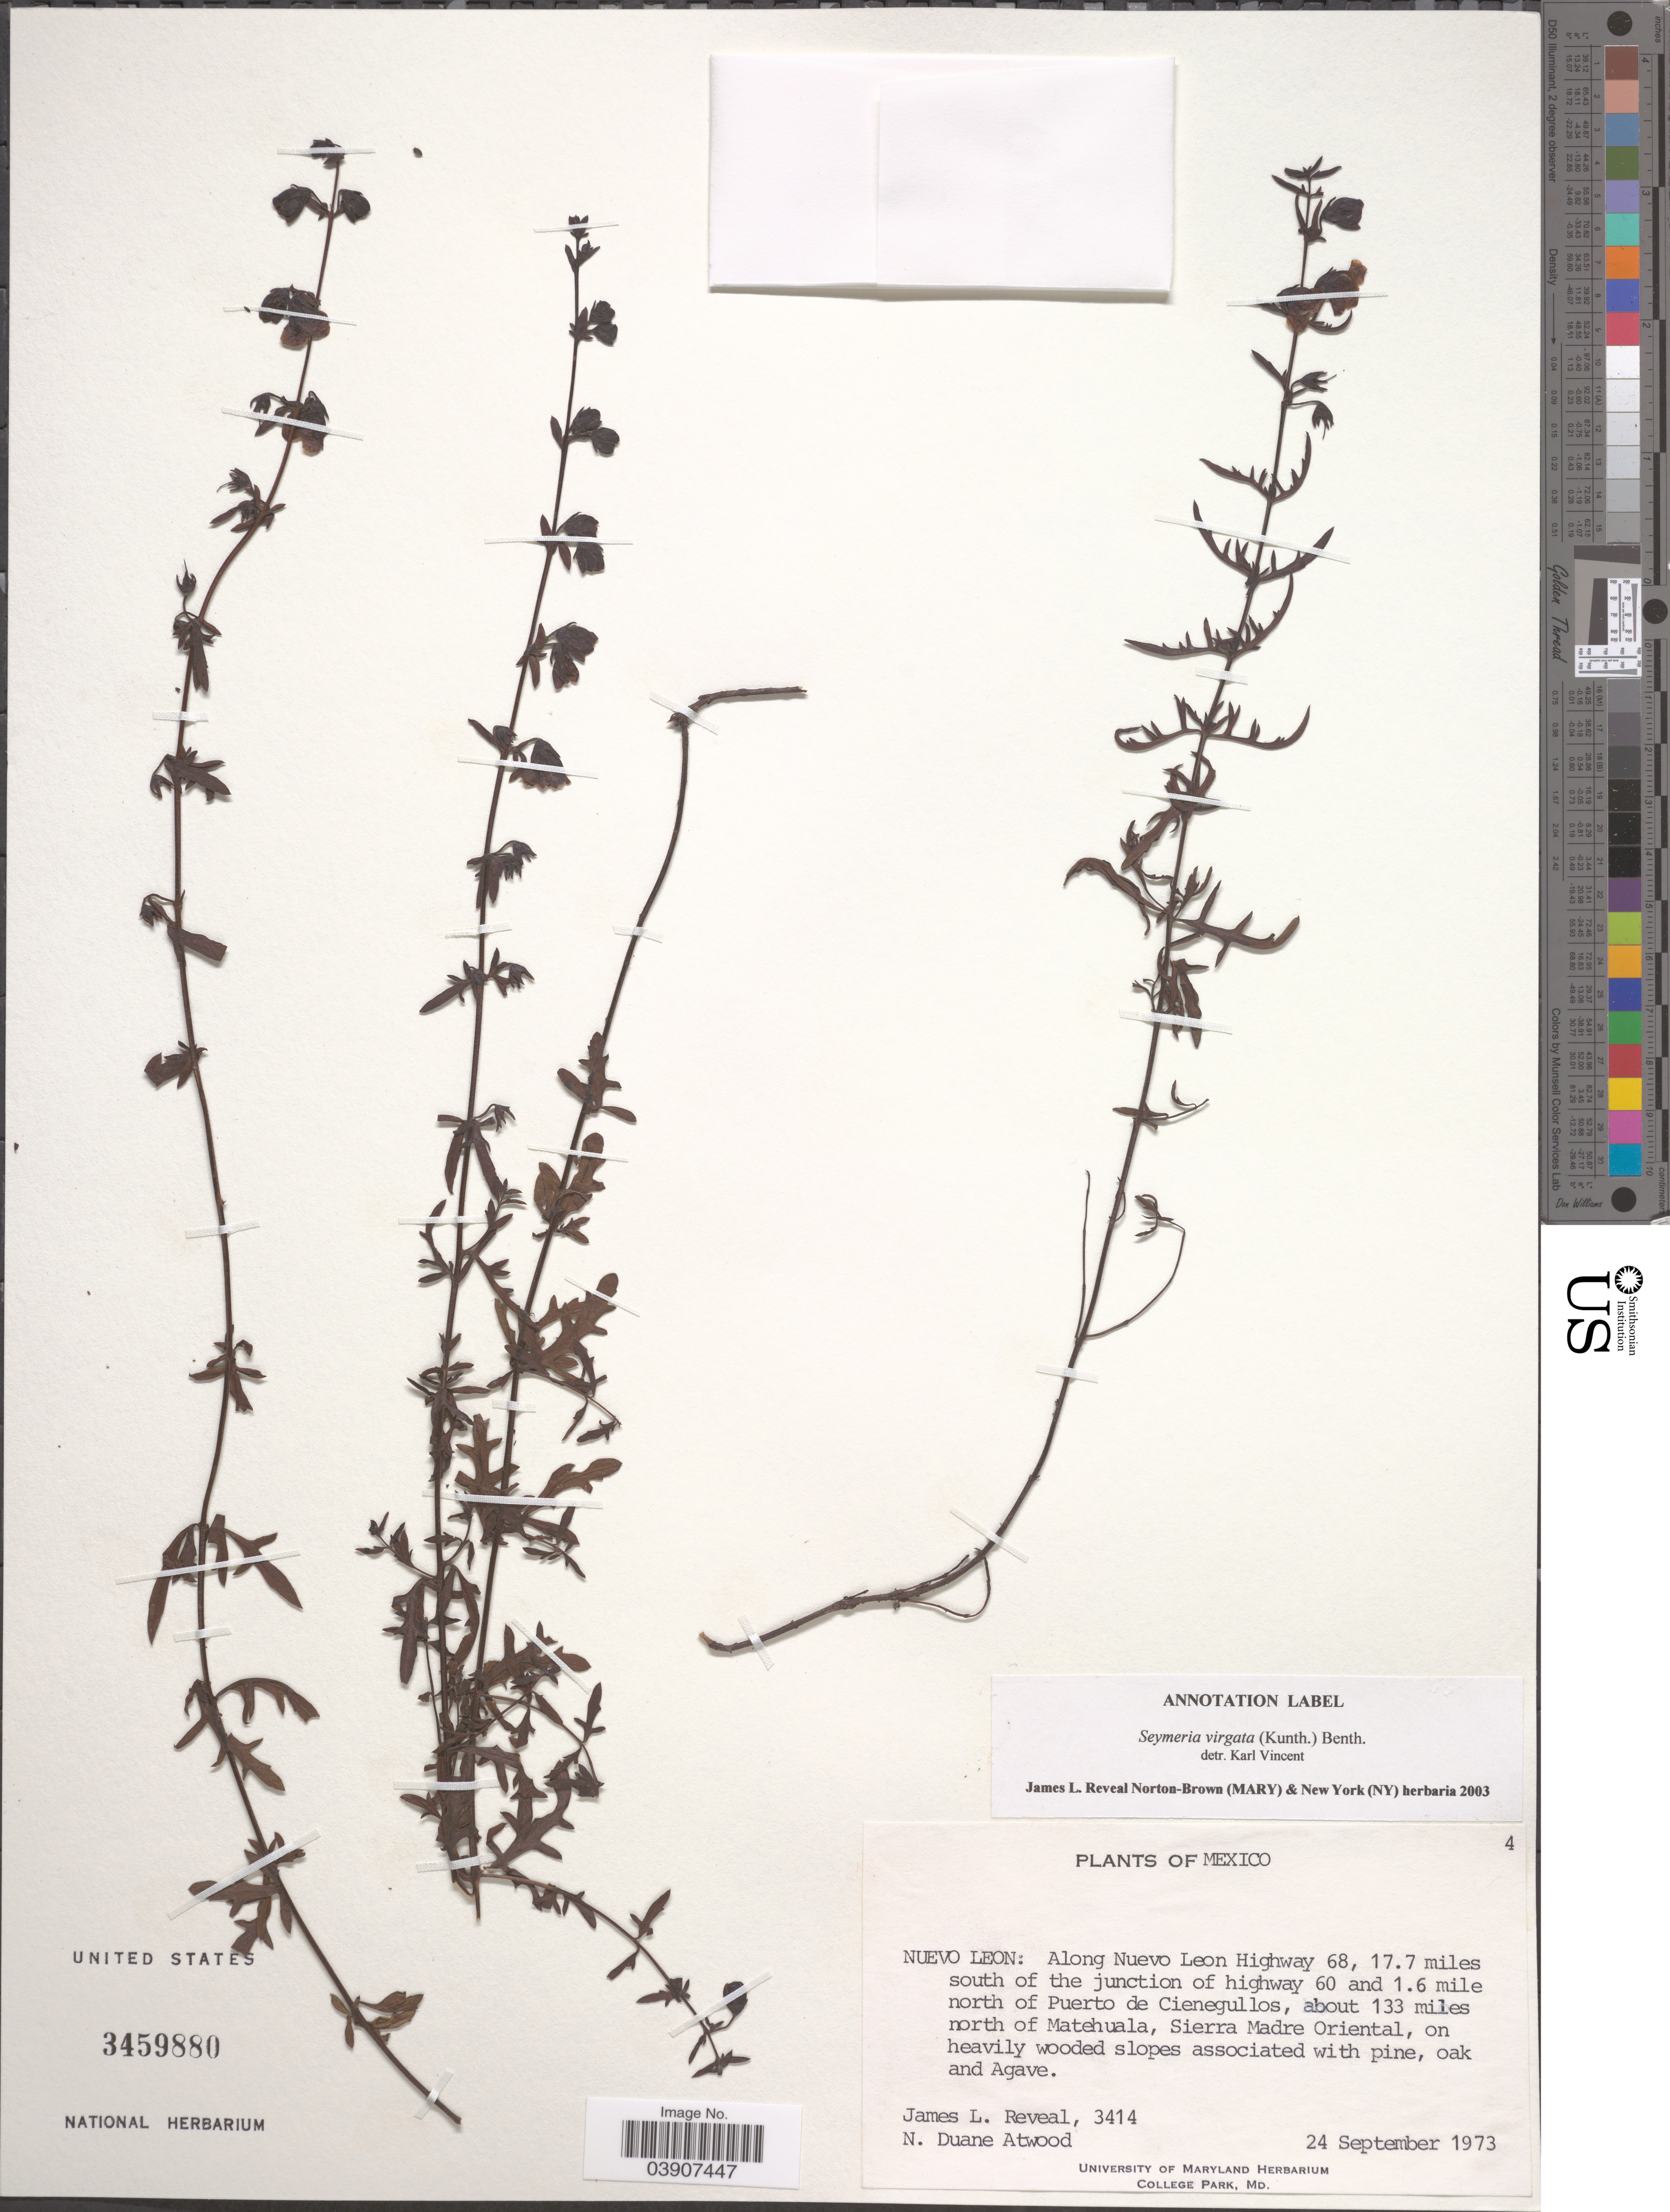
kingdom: Plantae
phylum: Tracheophyta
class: Magnoliopsida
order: Lamiales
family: Orobanchaceae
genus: Seymeria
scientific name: Seymeria virgata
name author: (Kunth) Benth.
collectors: J. L. Reveal & N. Atwood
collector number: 3414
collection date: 1973-09-24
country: Mexico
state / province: Nuevo León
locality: Along Nuevo Leon Highway 68, 17.7 miles south of the junction of highway 60 and 1.6 mile north of Puerto de Cienegullos, about 133 miles north of Matehuala, Sierra Madre Oriental.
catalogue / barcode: US 3459880